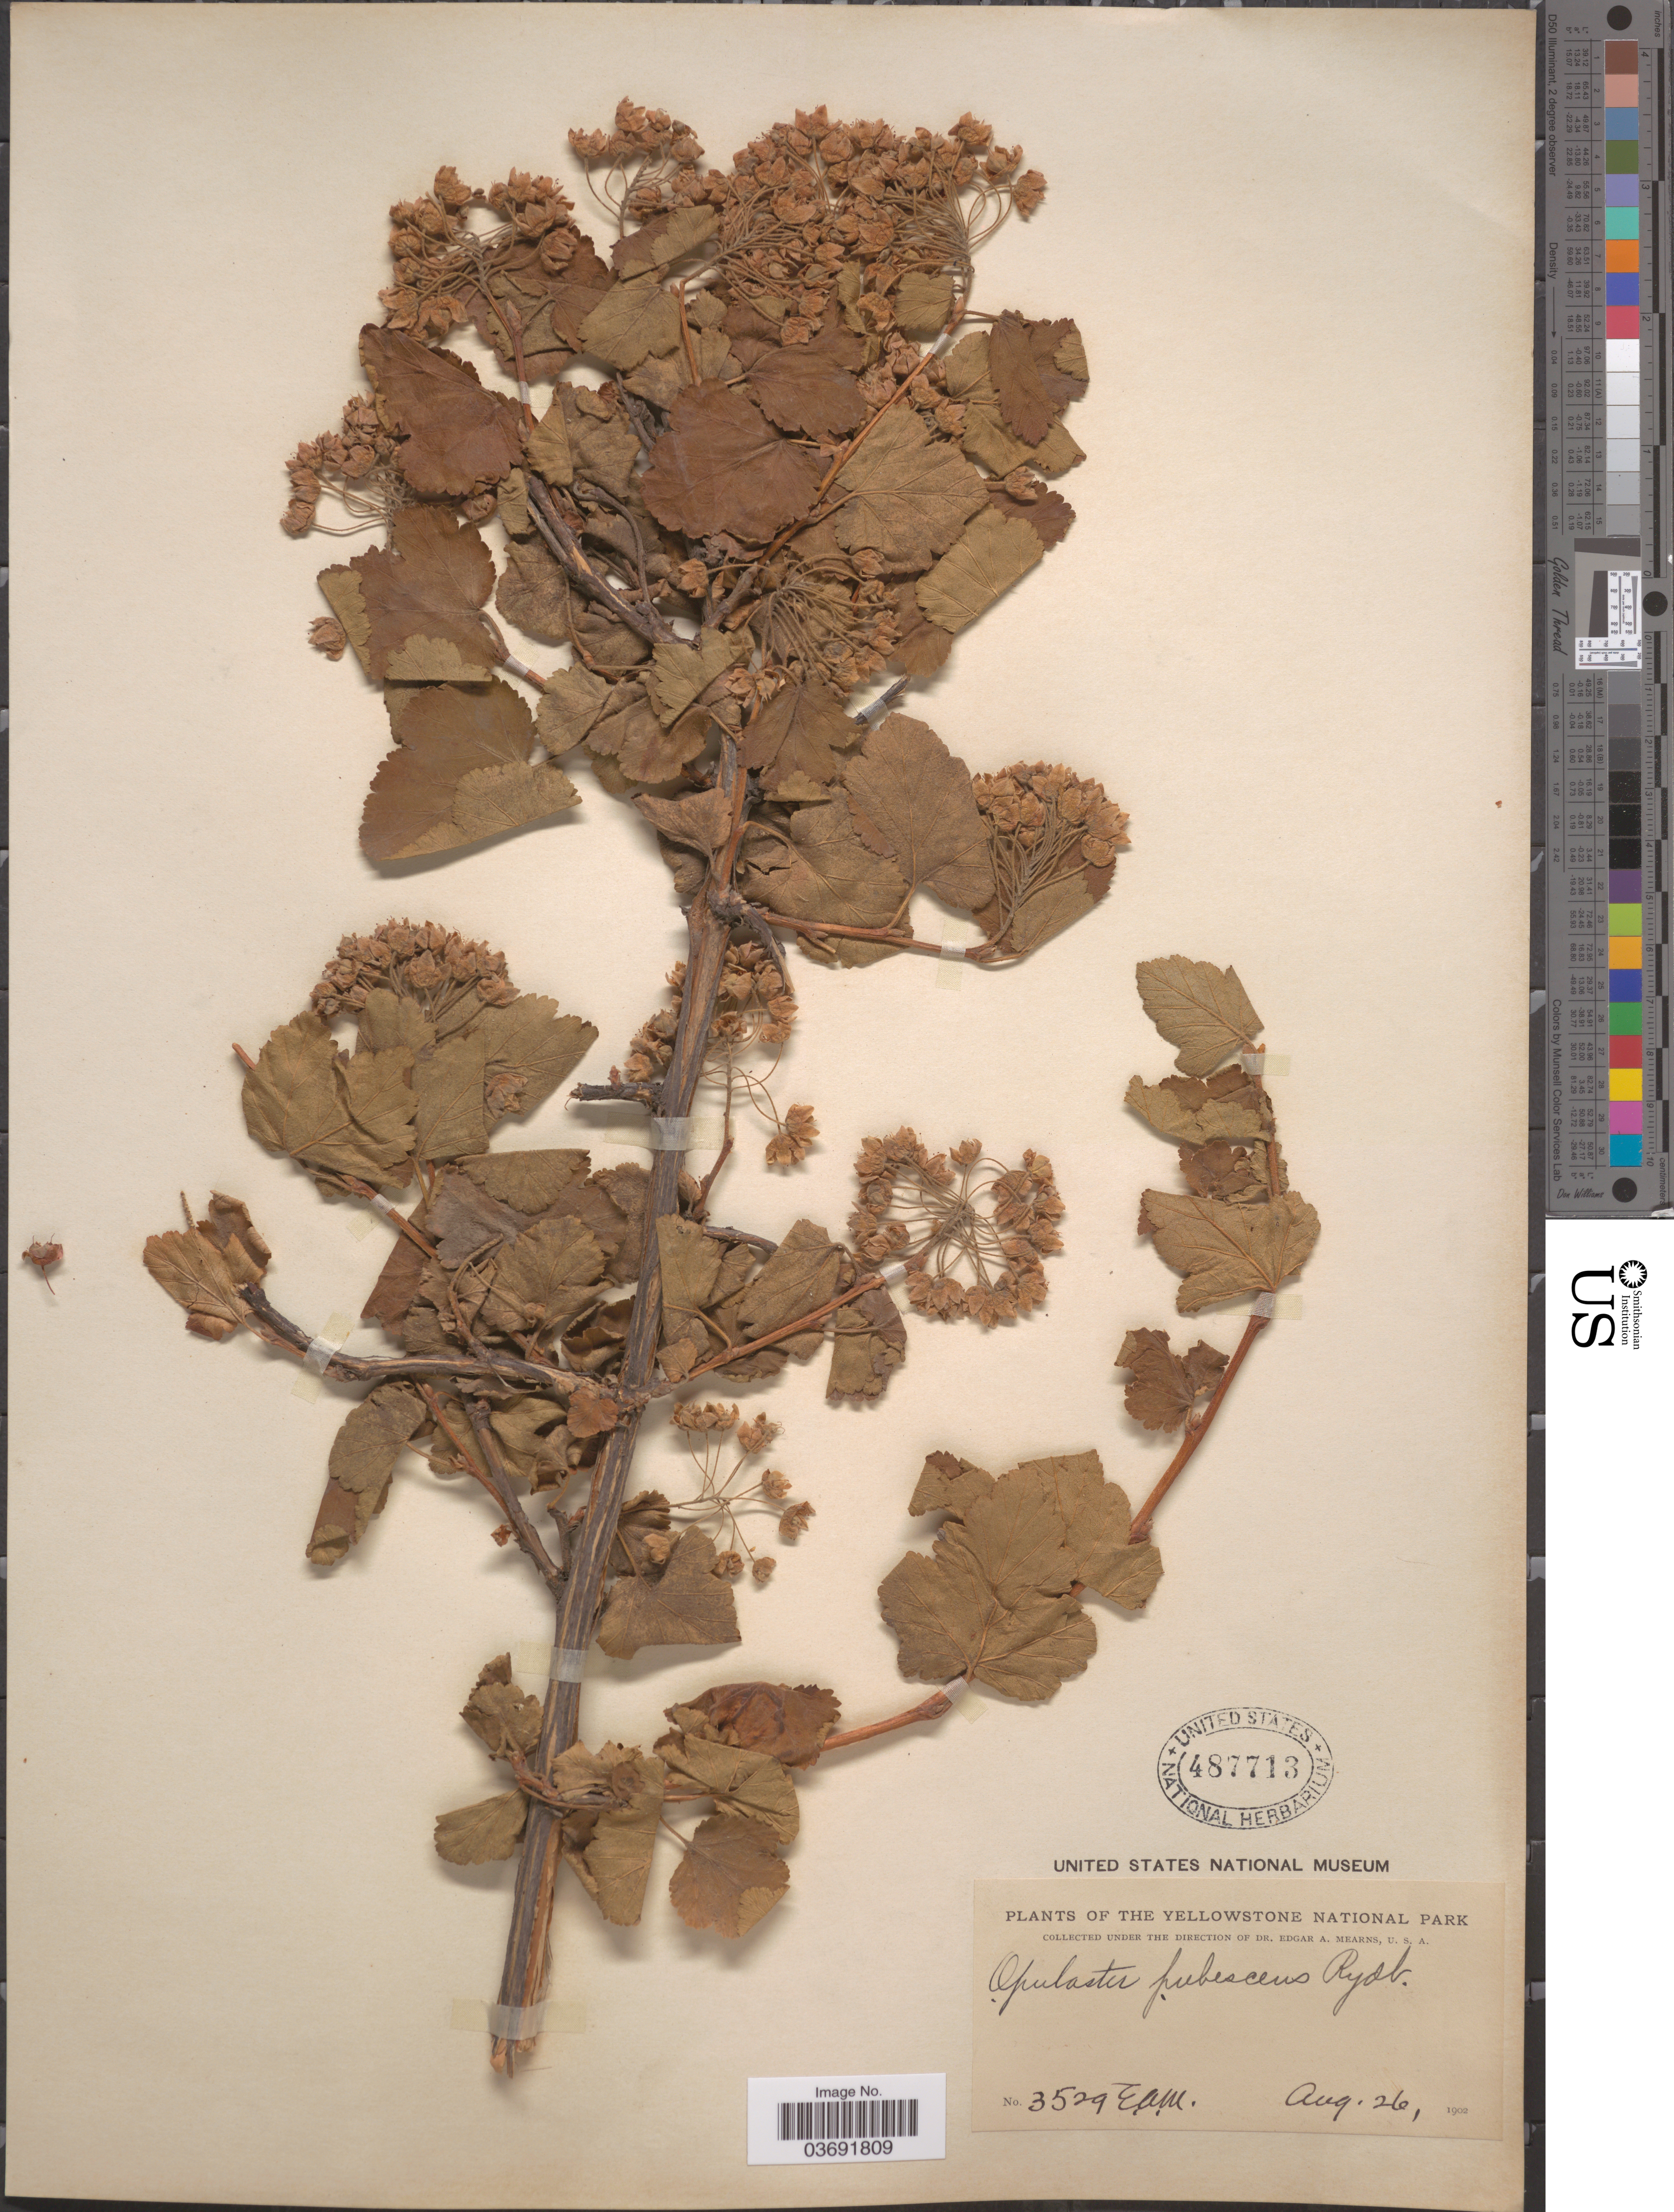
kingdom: Plantae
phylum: Tracheophyta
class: Magnoliopsida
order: Rosales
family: Rosaceae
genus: Physocarpus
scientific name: Physocarpus malvaceus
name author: (Greene) Kuntze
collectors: E. A. Mearns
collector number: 3529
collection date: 1902-08-26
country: United States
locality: The Yellowstone National Park.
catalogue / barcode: US 487713